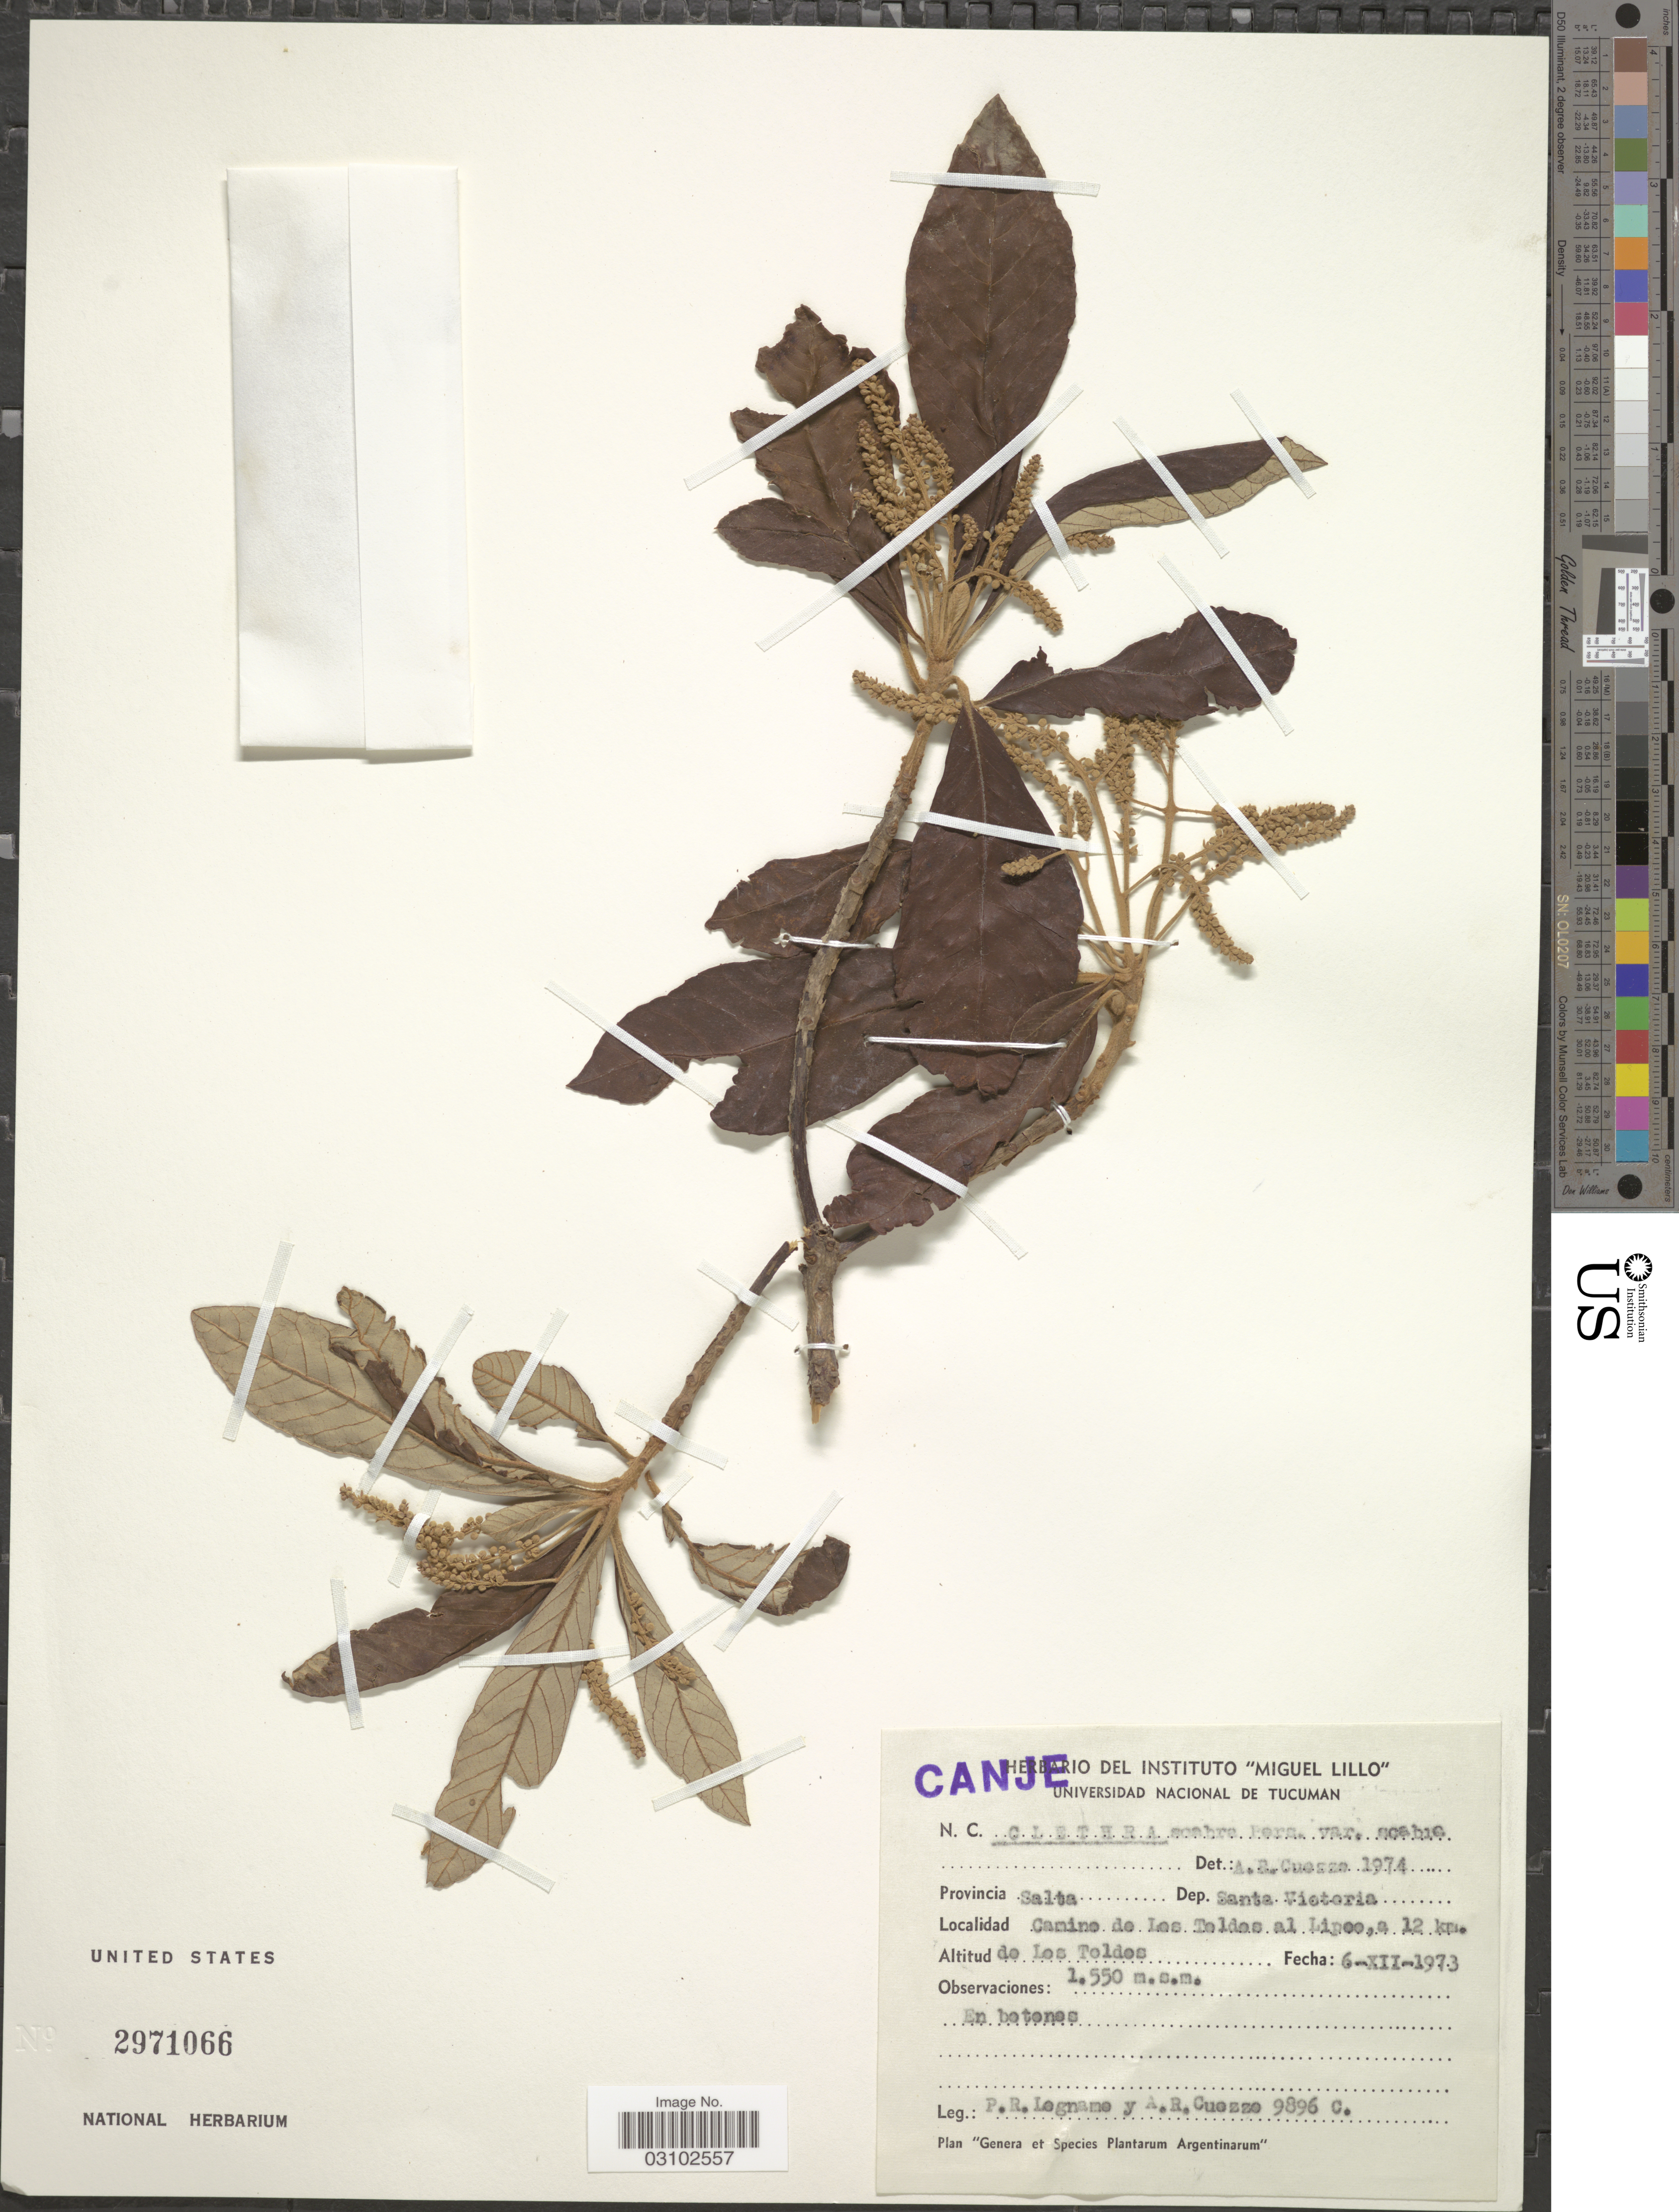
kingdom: Plantae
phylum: Tracheophyta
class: Magnoliopsida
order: Ericales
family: Clethraceae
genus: Clethra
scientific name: Clethra scabra var. scabra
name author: Pers.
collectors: P. R. Legname & A. Cuezzo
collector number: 9896c.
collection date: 1973-12-06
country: Argentina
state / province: Salta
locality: Dep Santa Victoria. Camino de Los Toldos al Lipoo, a 12 km. de Los Toldos.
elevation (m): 1550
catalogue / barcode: US 2971066